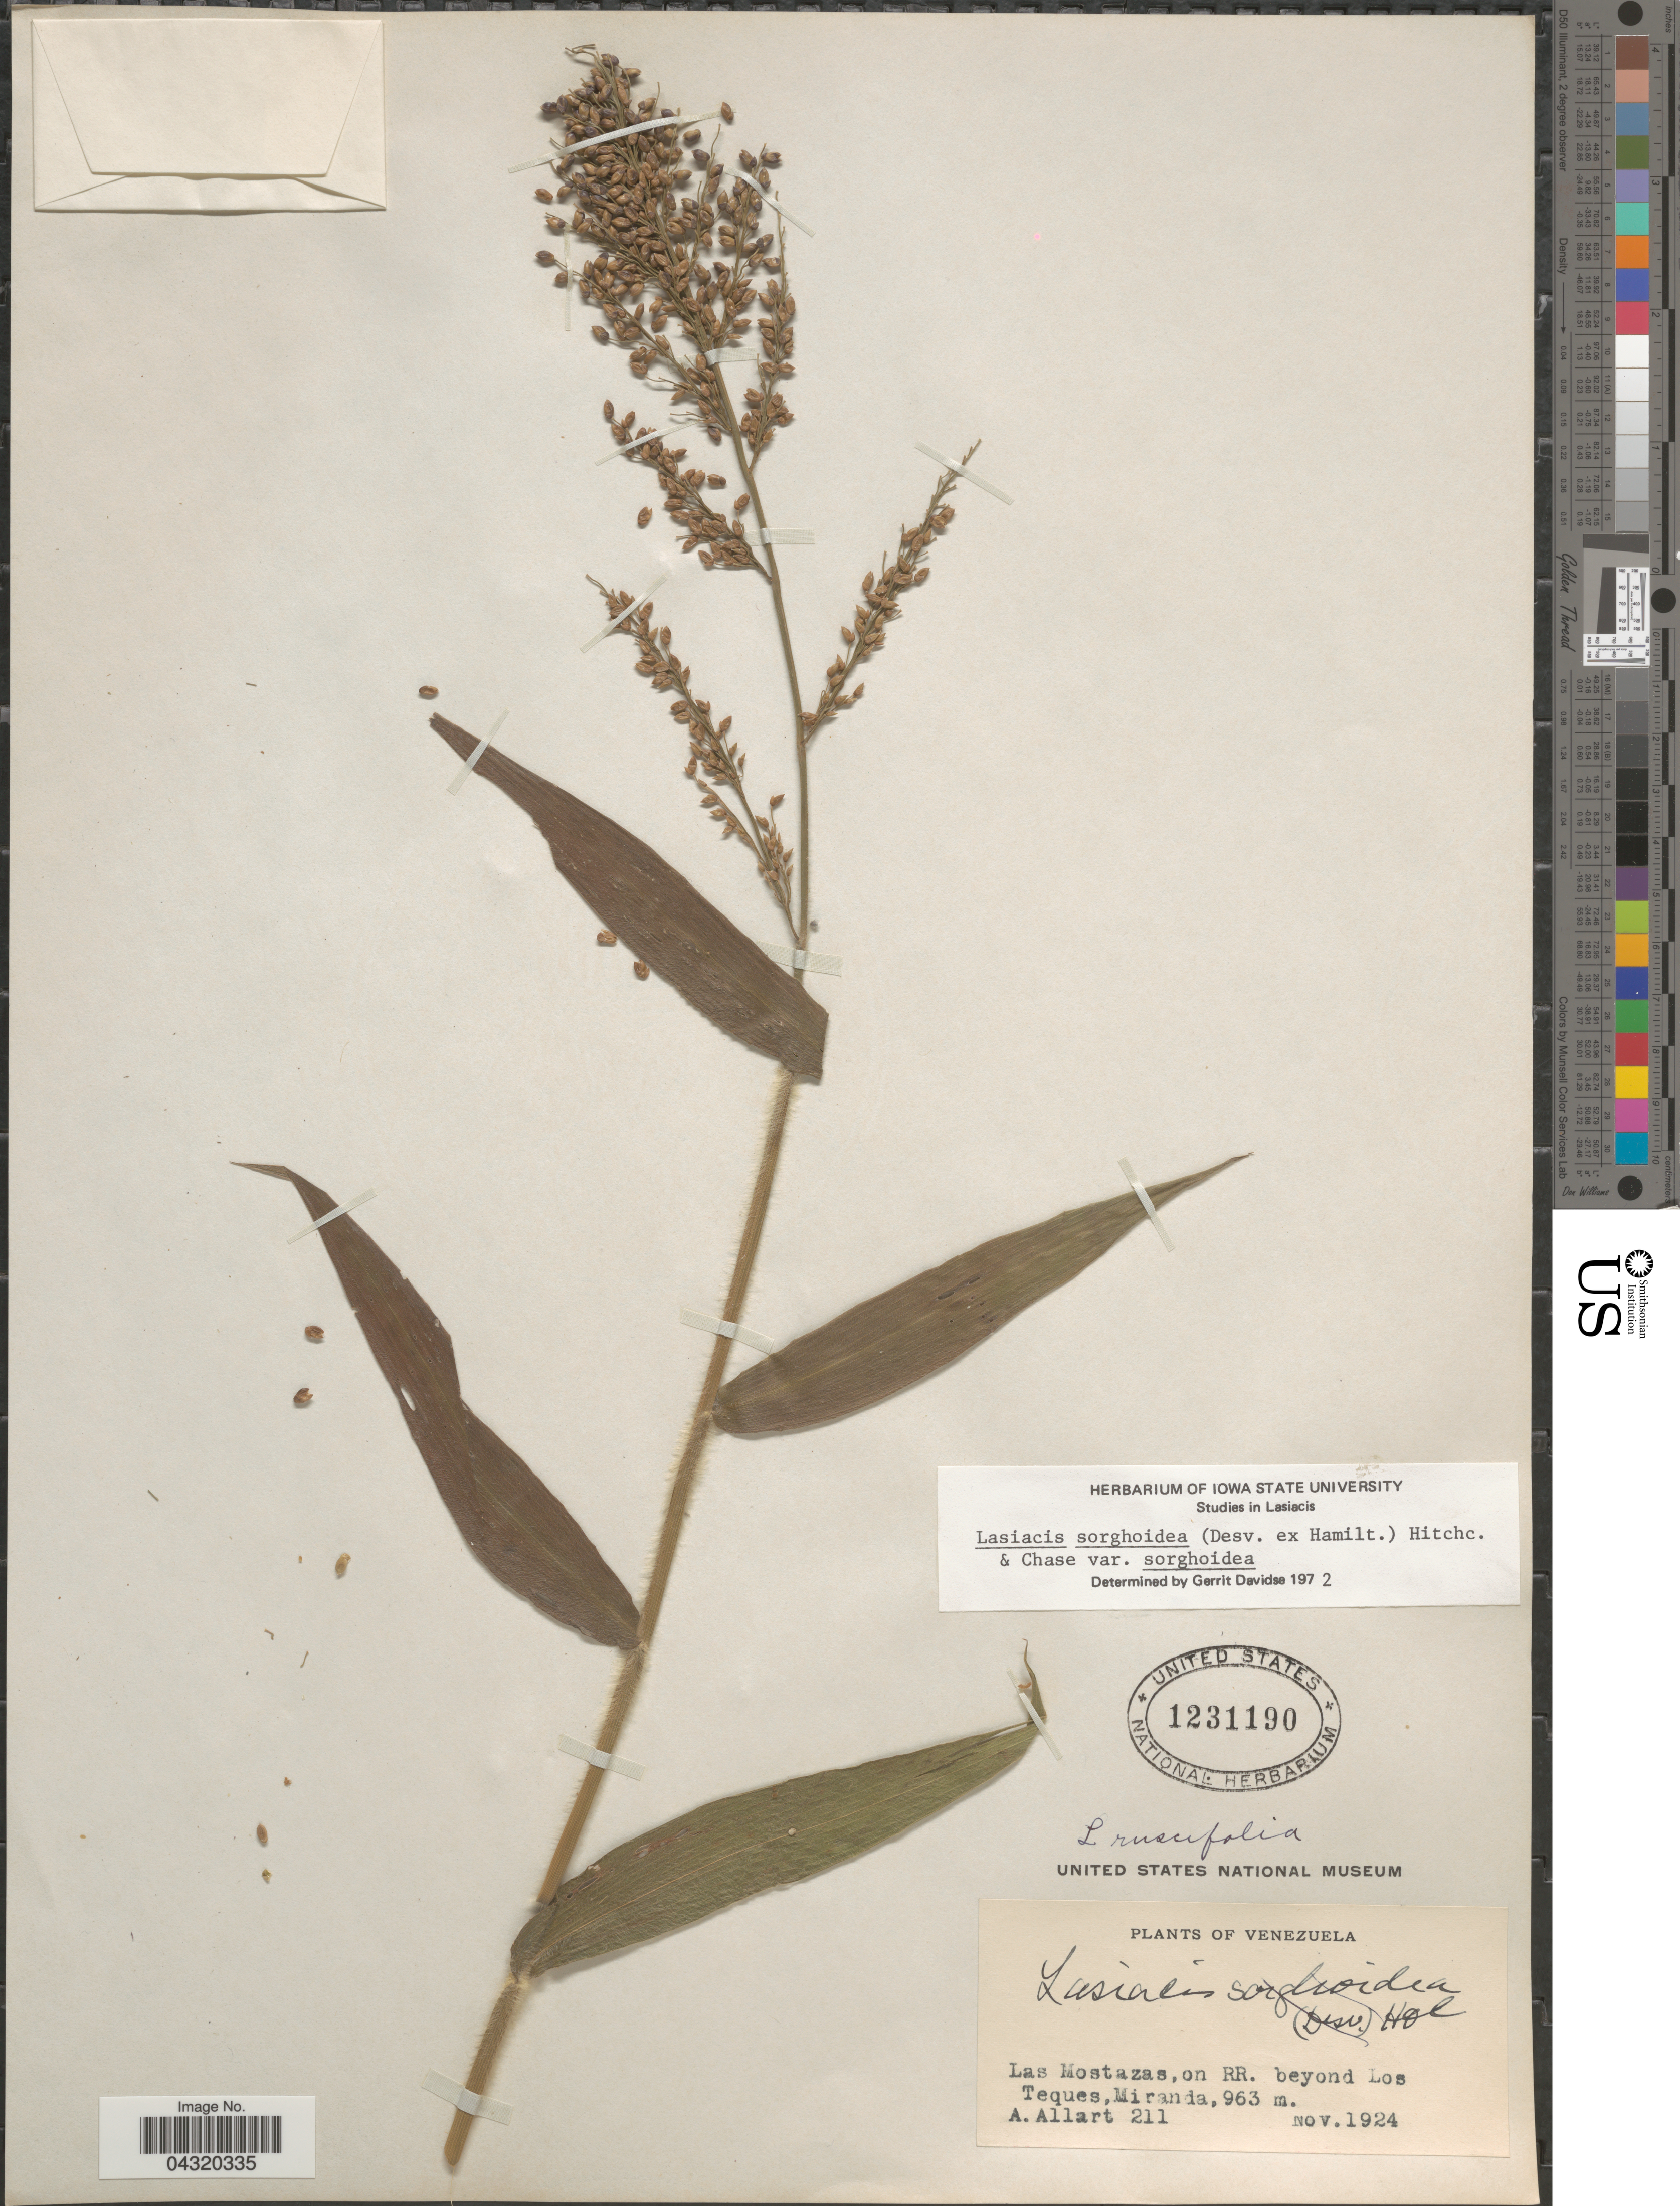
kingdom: Plantae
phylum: Tracheophyta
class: Liliopsida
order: Poales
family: Poaceae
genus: Lasiacis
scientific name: Lasiacis sorghoidea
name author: (Desv. ex Ham.) Hitchc. & Chase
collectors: A. Allart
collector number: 211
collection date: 1924-11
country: Venezuela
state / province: Miranda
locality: Las Mostazas, on RR. beyond Los Teques.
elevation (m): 963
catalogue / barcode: US 1231190